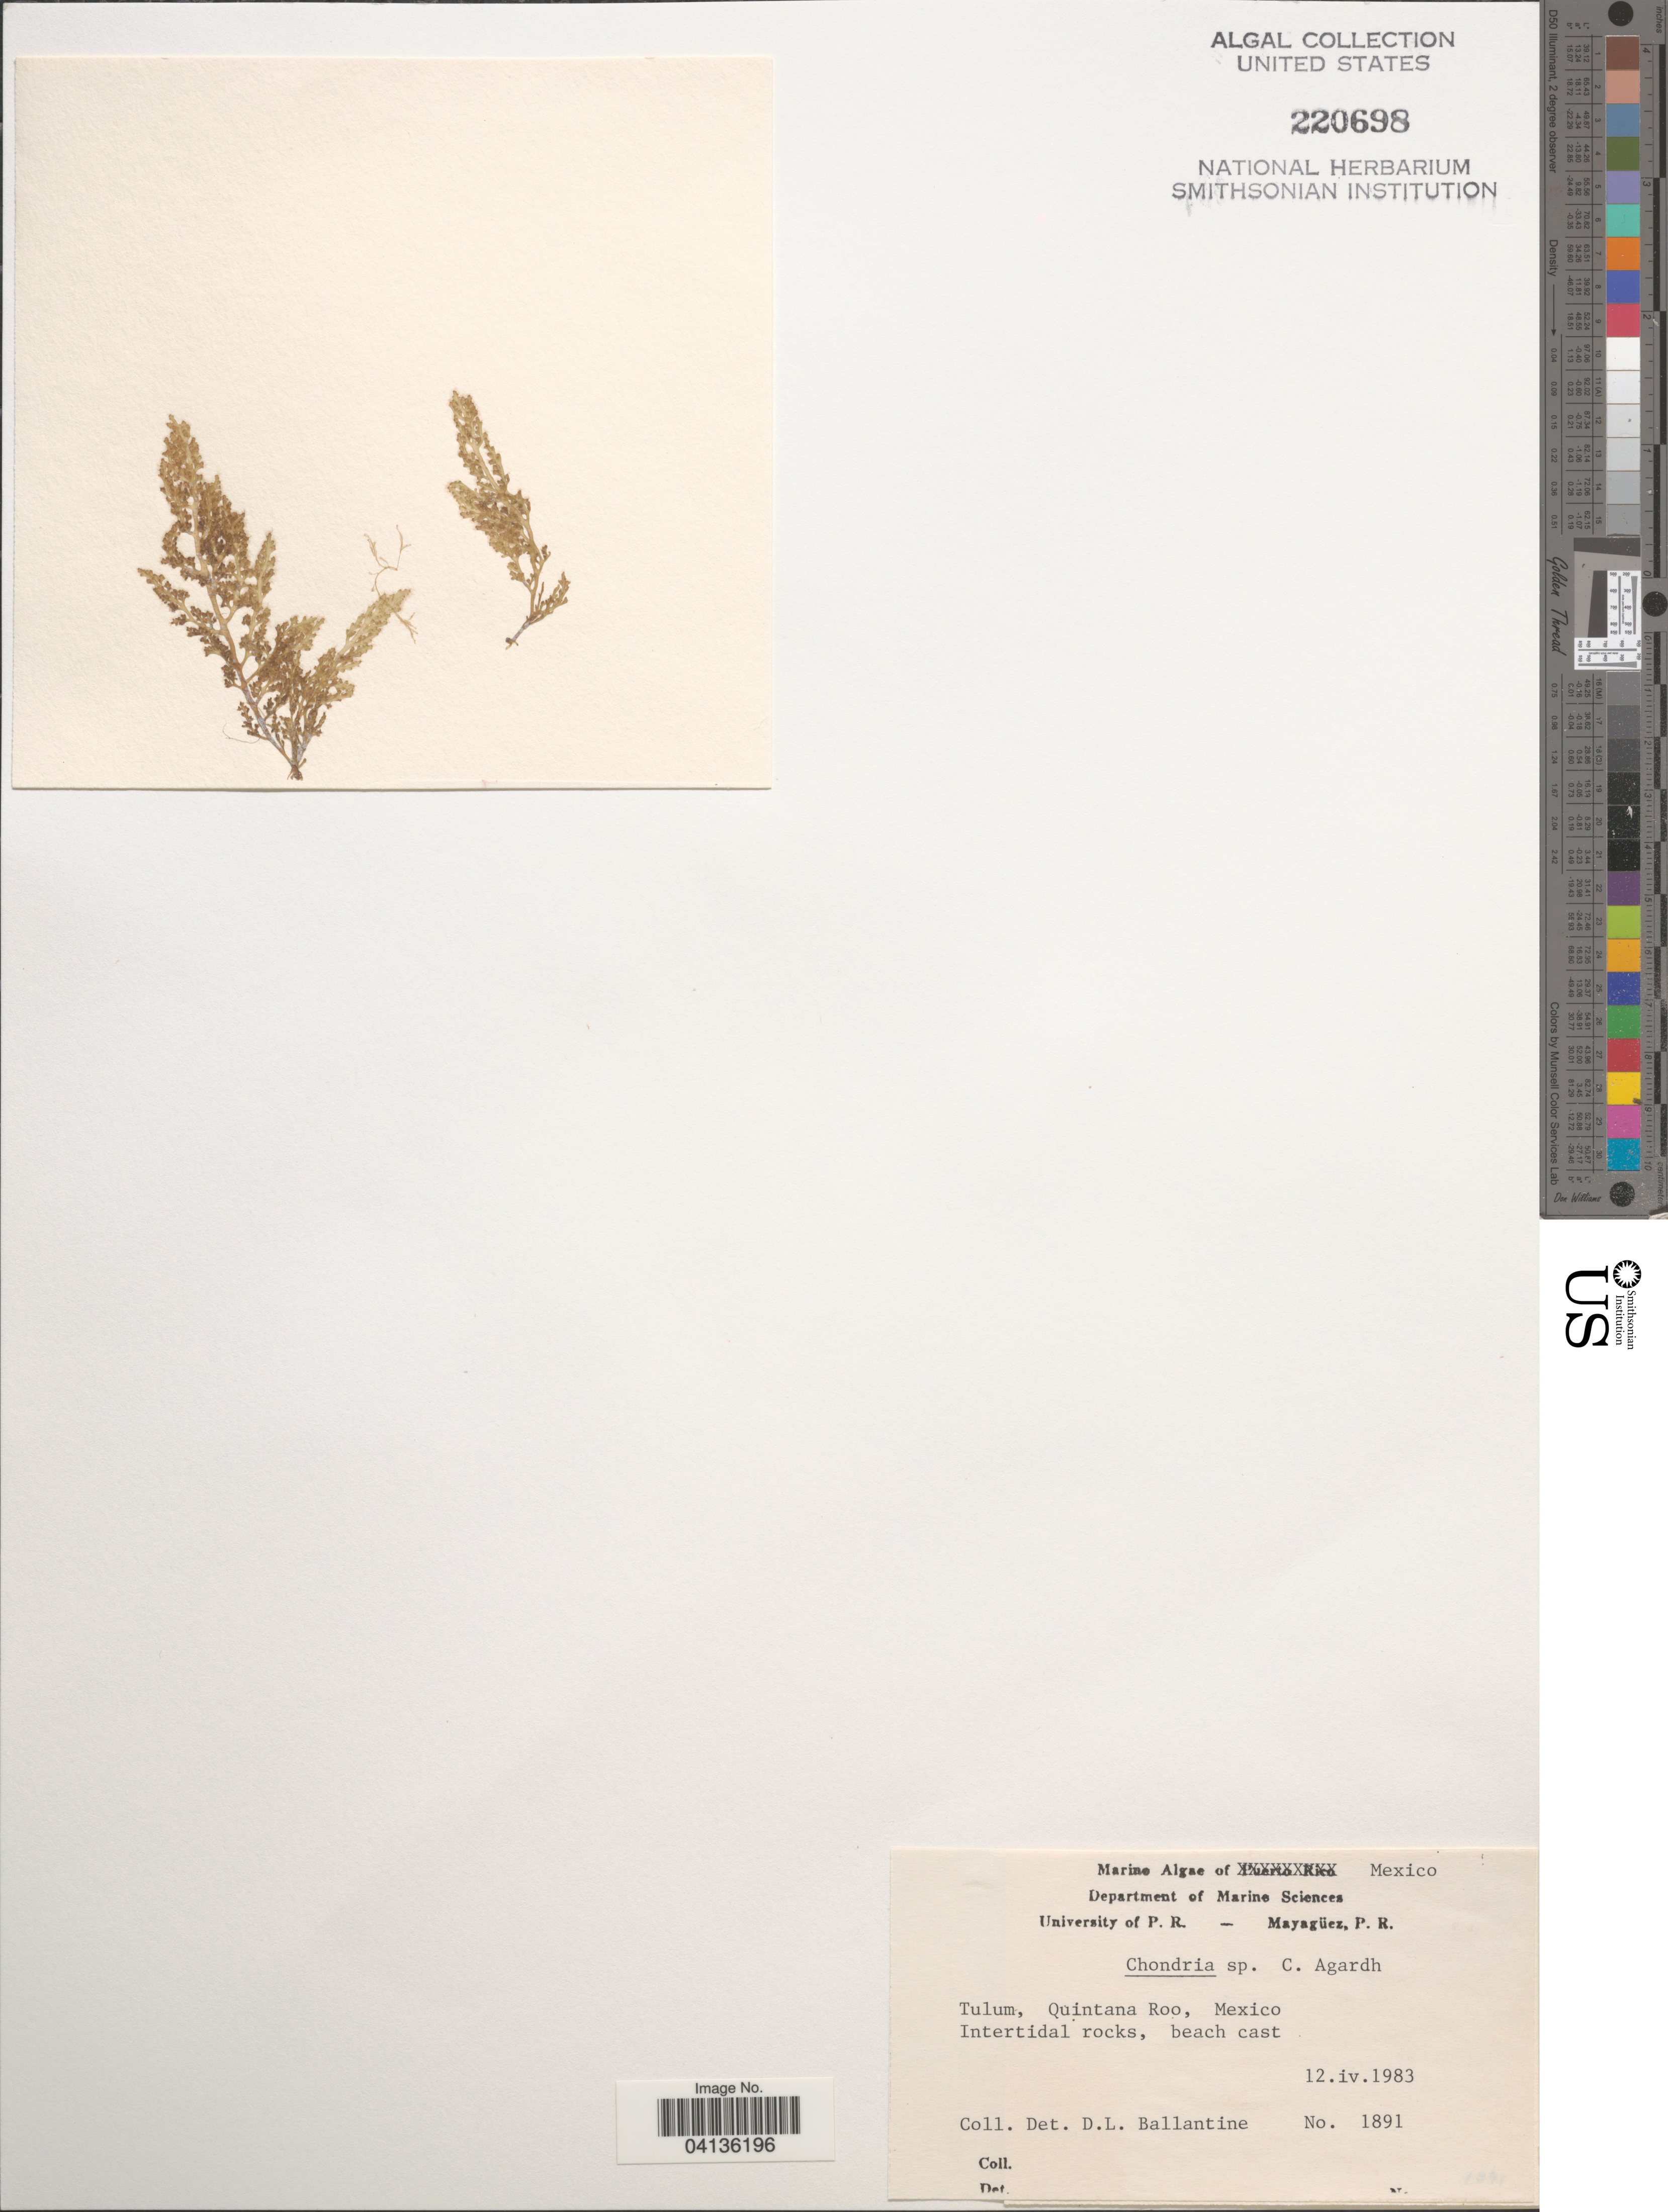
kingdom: Plantae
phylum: Rhodophyta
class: Florideophyceae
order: Ceramiales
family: Rhodomelaceae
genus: Chondria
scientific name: Chondria sp.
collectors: D.L. Ballantine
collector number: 1891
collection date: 1983-04-12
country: Mexico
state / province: Quintana Roo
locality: Tulum.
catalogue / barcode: US 220698